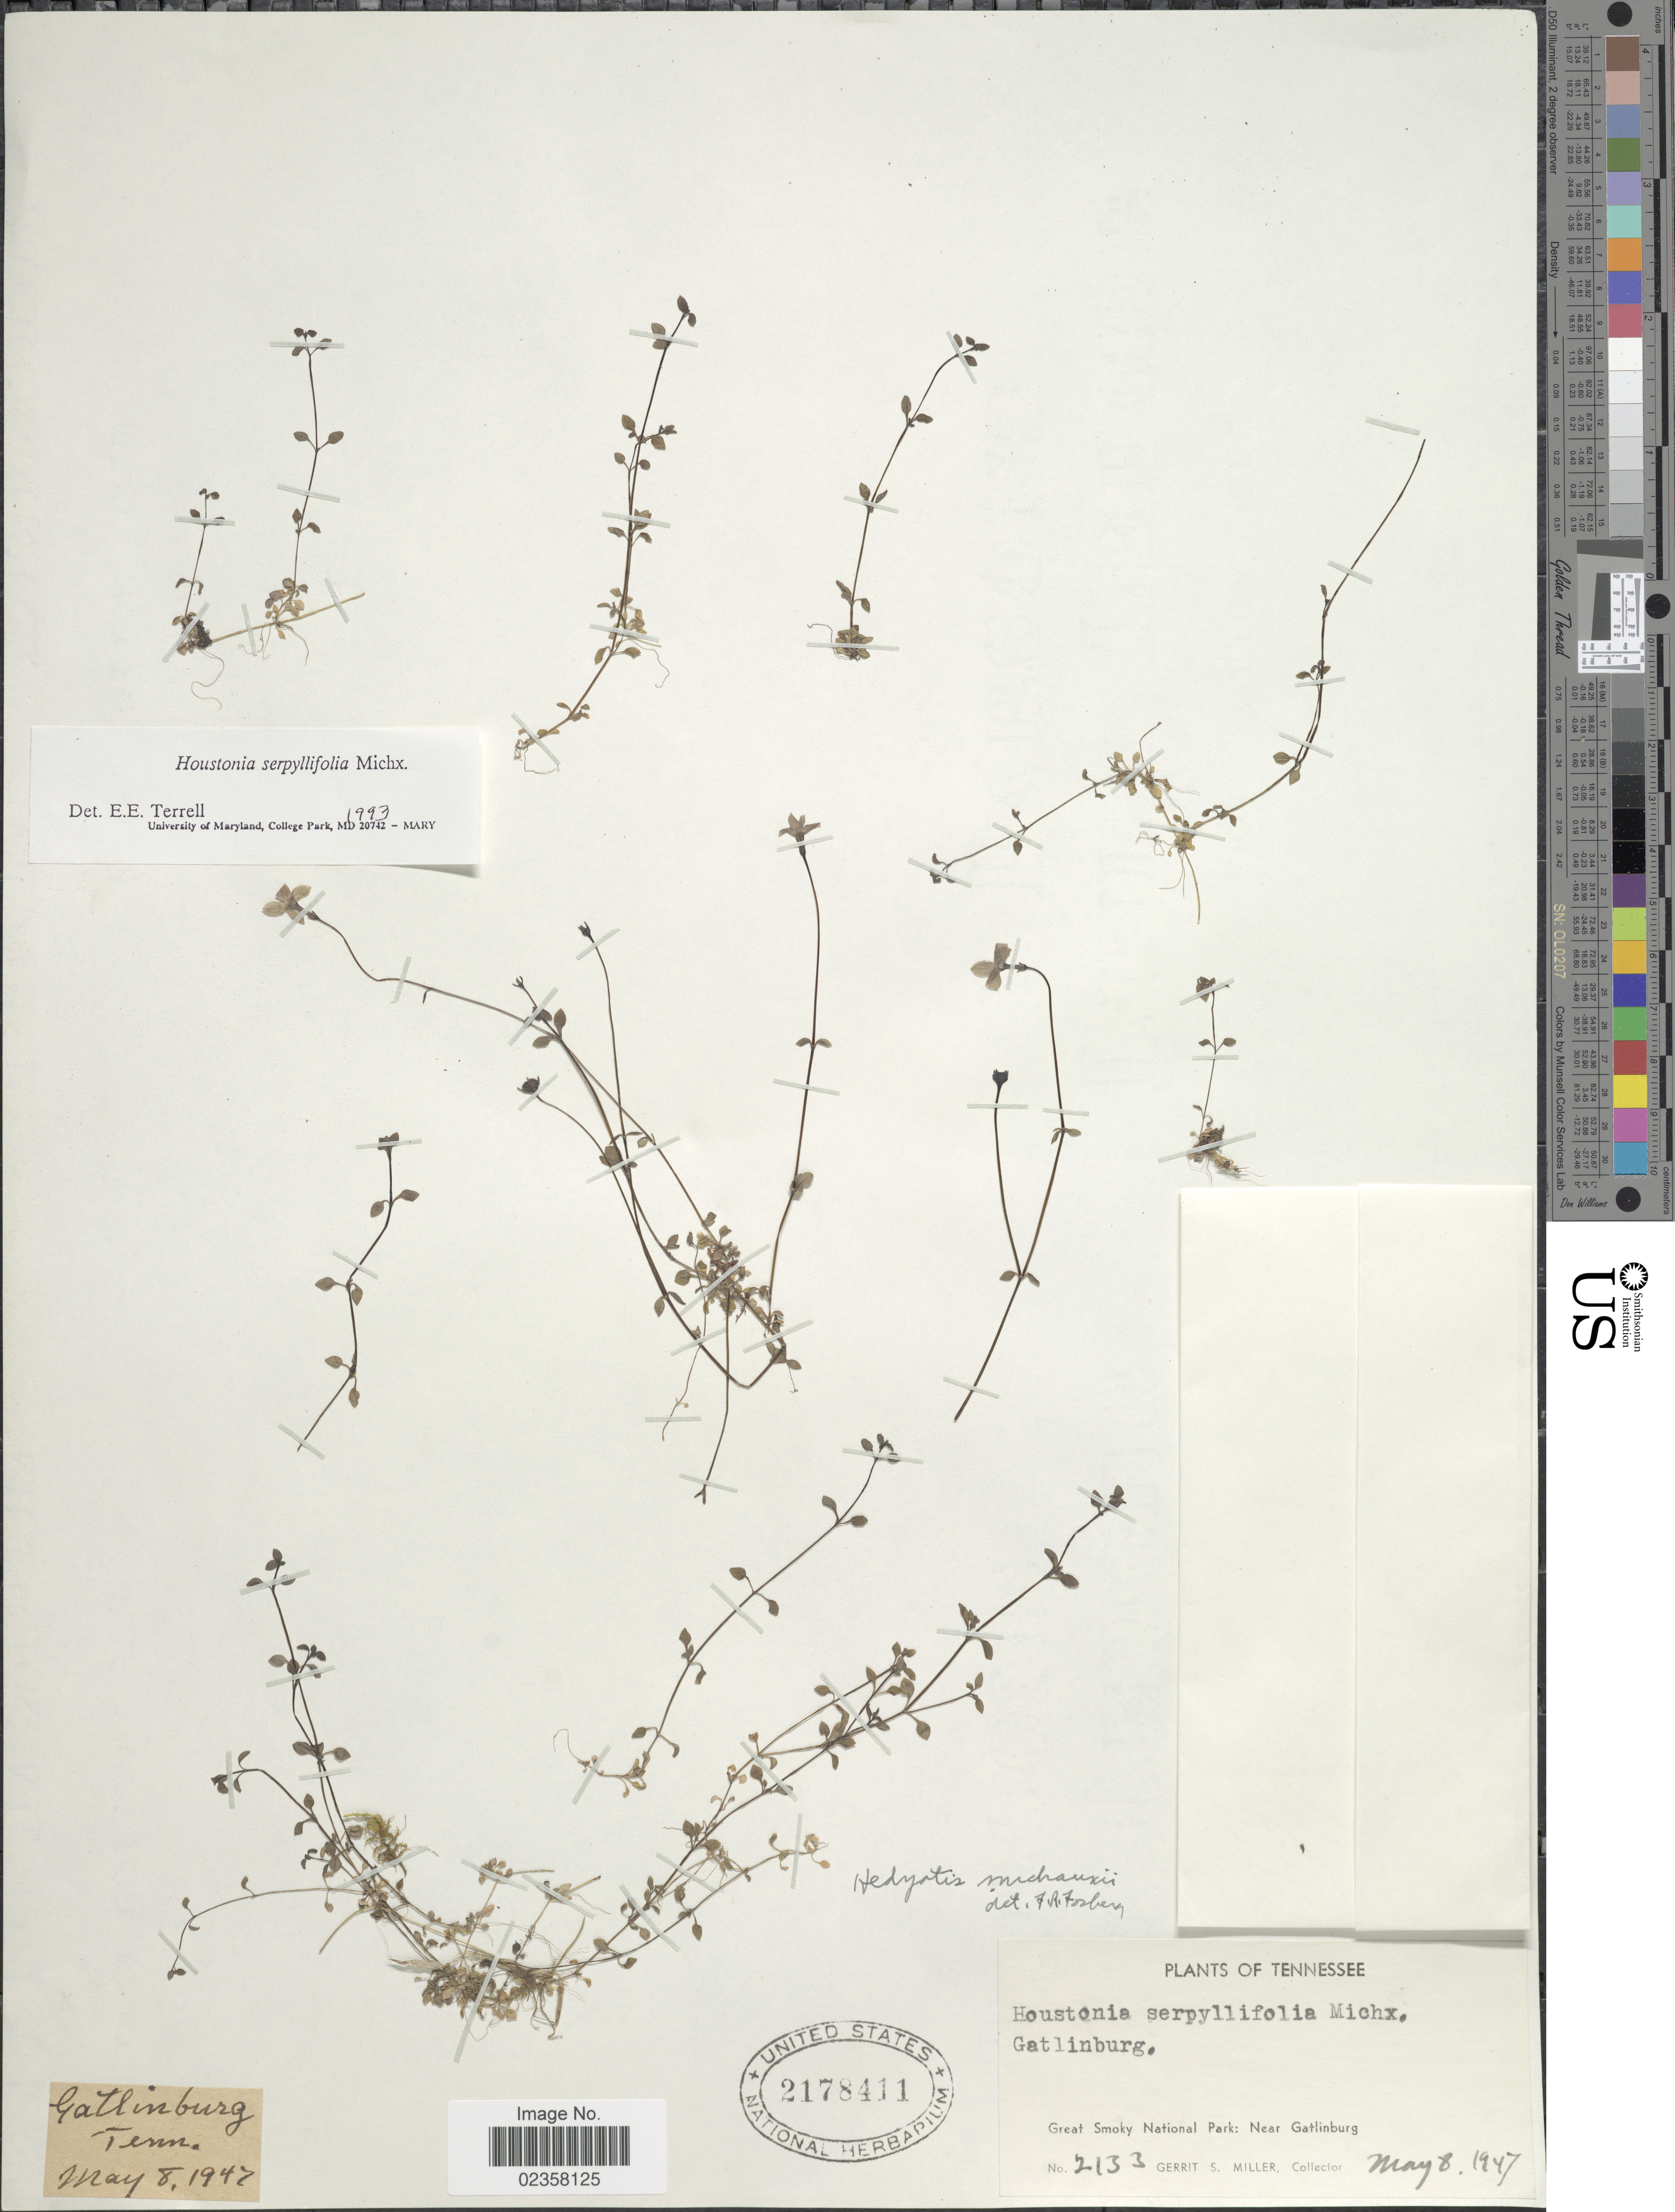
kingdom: Plantae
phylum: Tracheophyta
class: Magnoliopsida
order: Gentianales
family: Rubiaceae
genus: Houstonia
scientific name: Houstonia serpyllifolia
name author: Michx.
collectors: G. S. Miller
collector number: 2133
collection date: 1947-05-08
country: United States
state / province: Tennessee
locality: Gatlinburg, Great Smokey National Park; near Gatlinburg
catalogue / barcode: US 217844